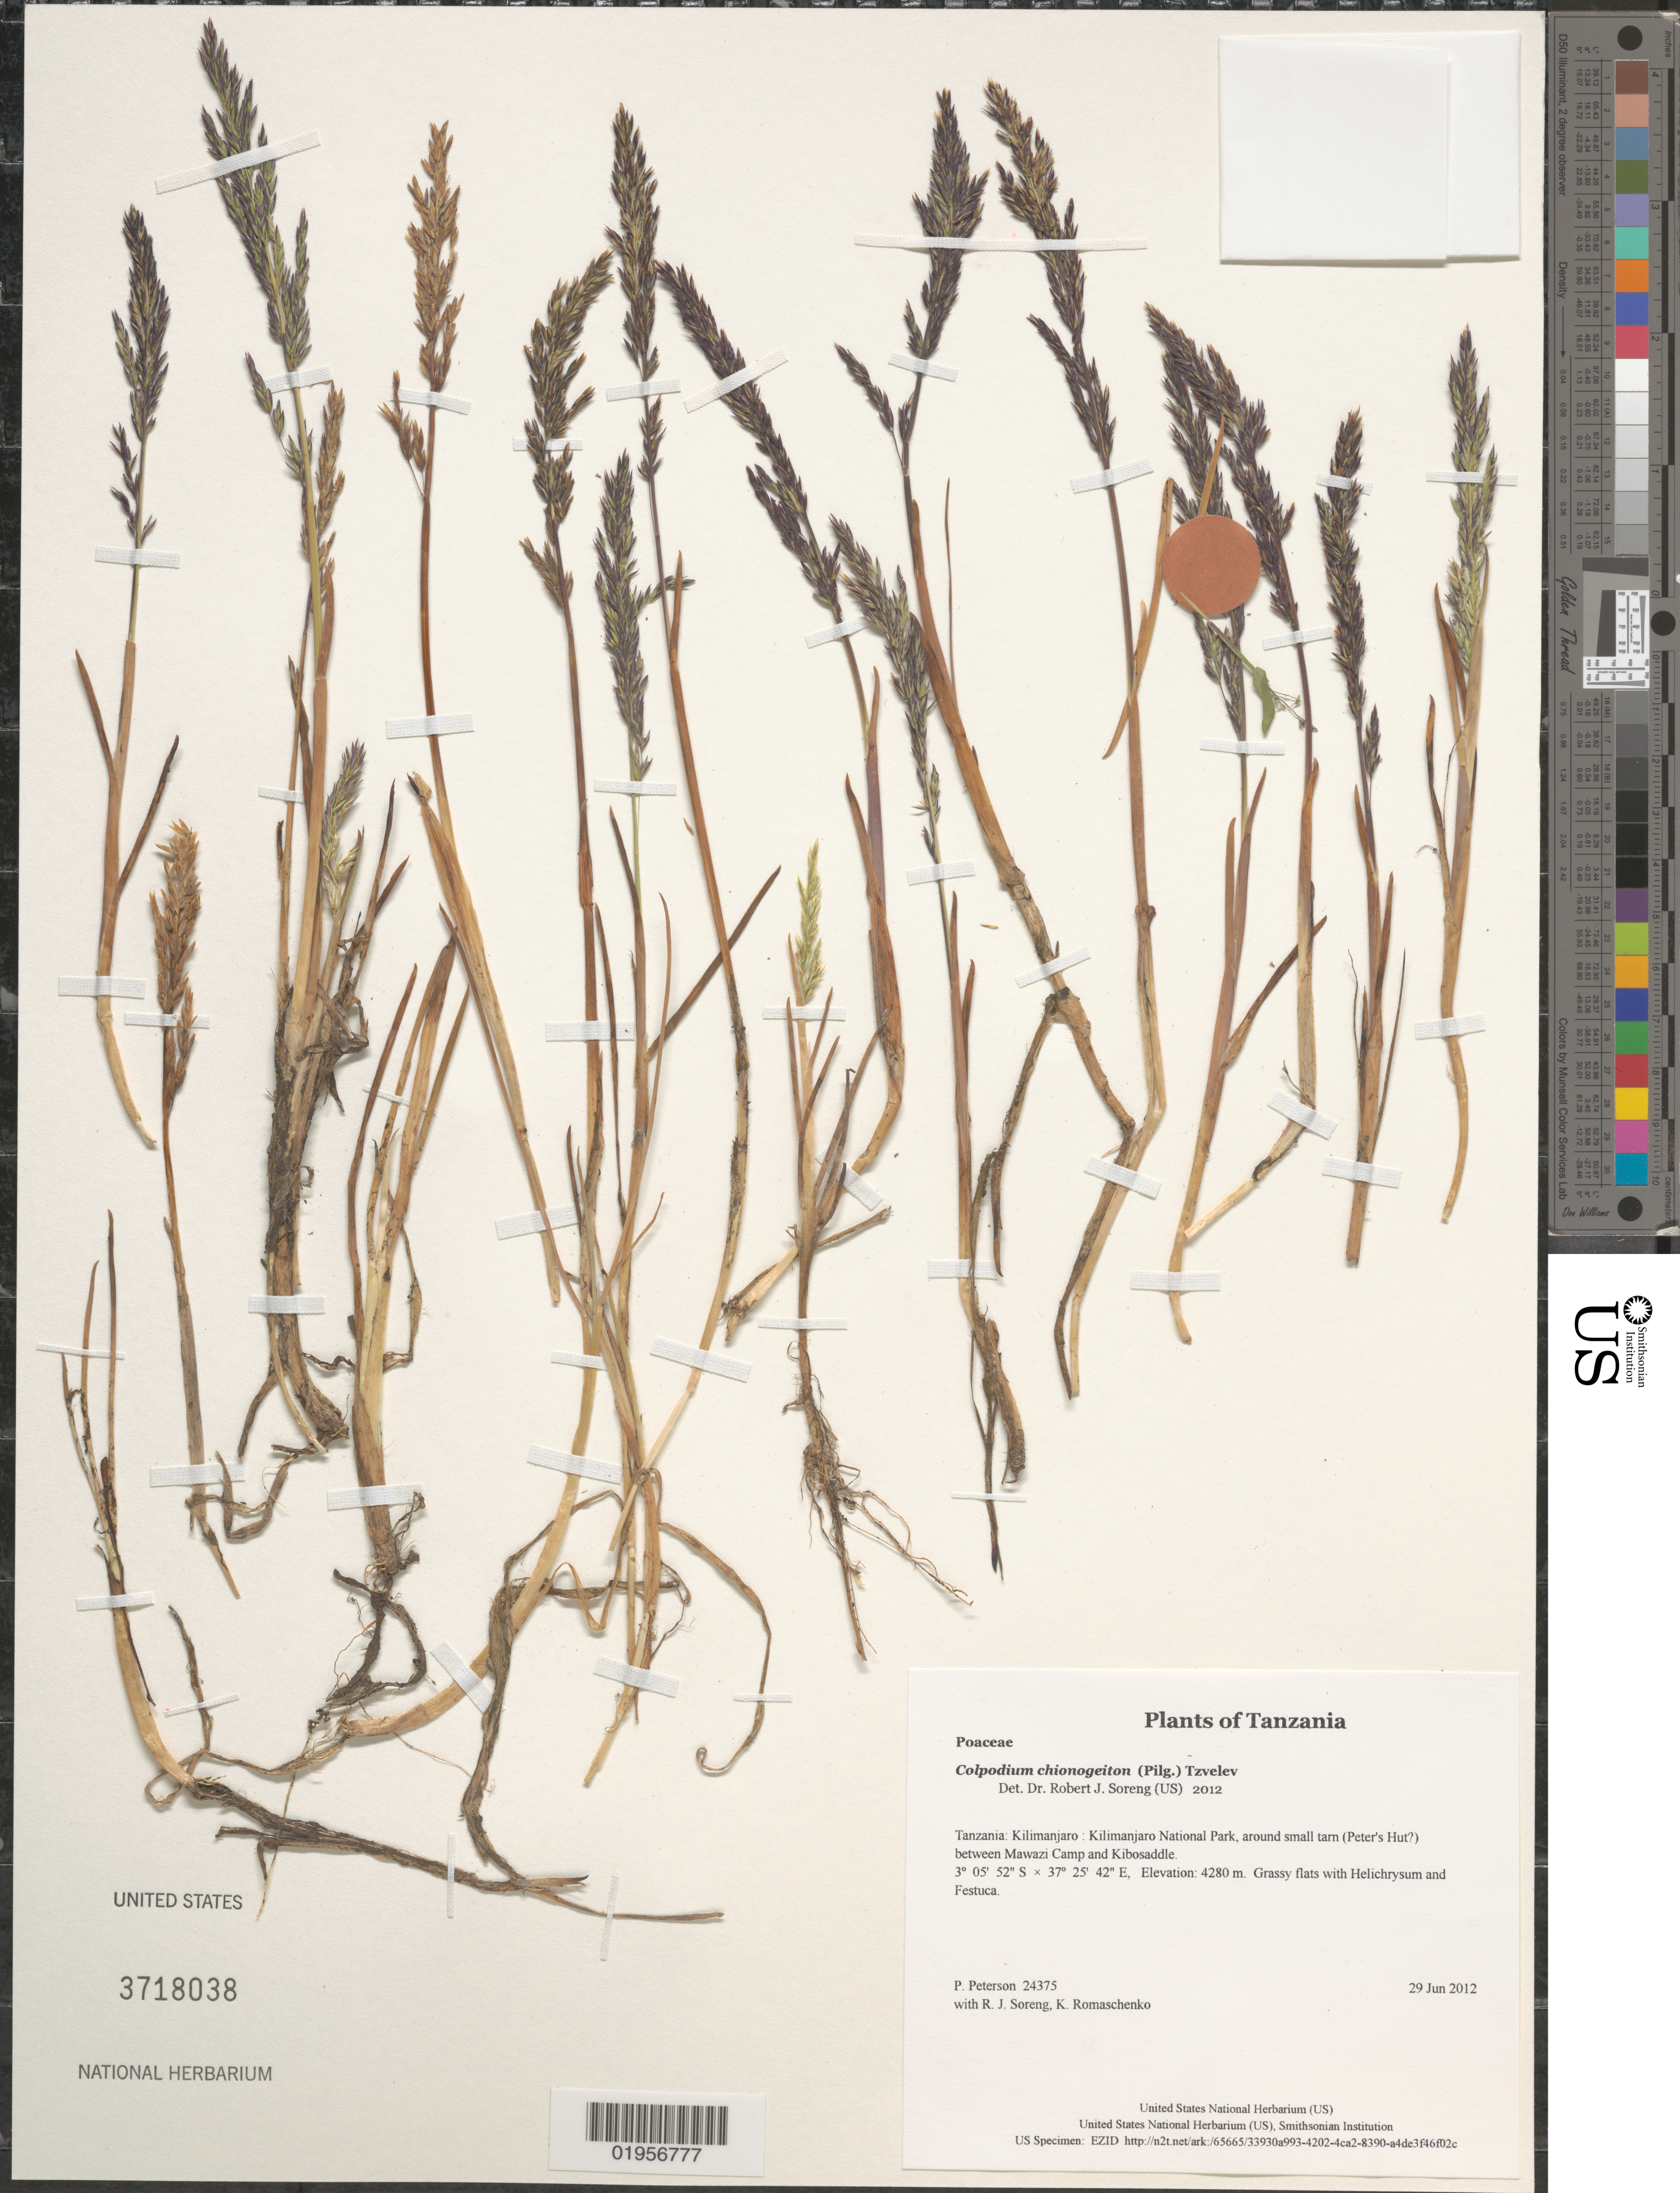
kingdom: Plantae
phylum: Tracheophyta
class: Liliopsida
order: Poales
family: Poaceae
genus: Colpodium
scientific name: Colpodium chionogeiton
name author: (Pilg.) Tzvelev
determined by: Soreng, Robert J., Research Associate (BOT), Smithsonian Institution - National Museum of Natural History (UNITED STATES)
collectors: P. M. Peterson, R. J. Soreng & K. Romaschenko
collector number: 24375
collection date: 2012-06-29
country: Tanzania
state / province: Kilimanjaro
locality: Kilimanjaro National Park, around small tarn (Peter's Hut?) between Mawazi Camp and Kibosaddle.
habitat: Grassy flats with Helichrysum and Festuca.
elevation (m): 4280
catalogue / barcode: US 3718038